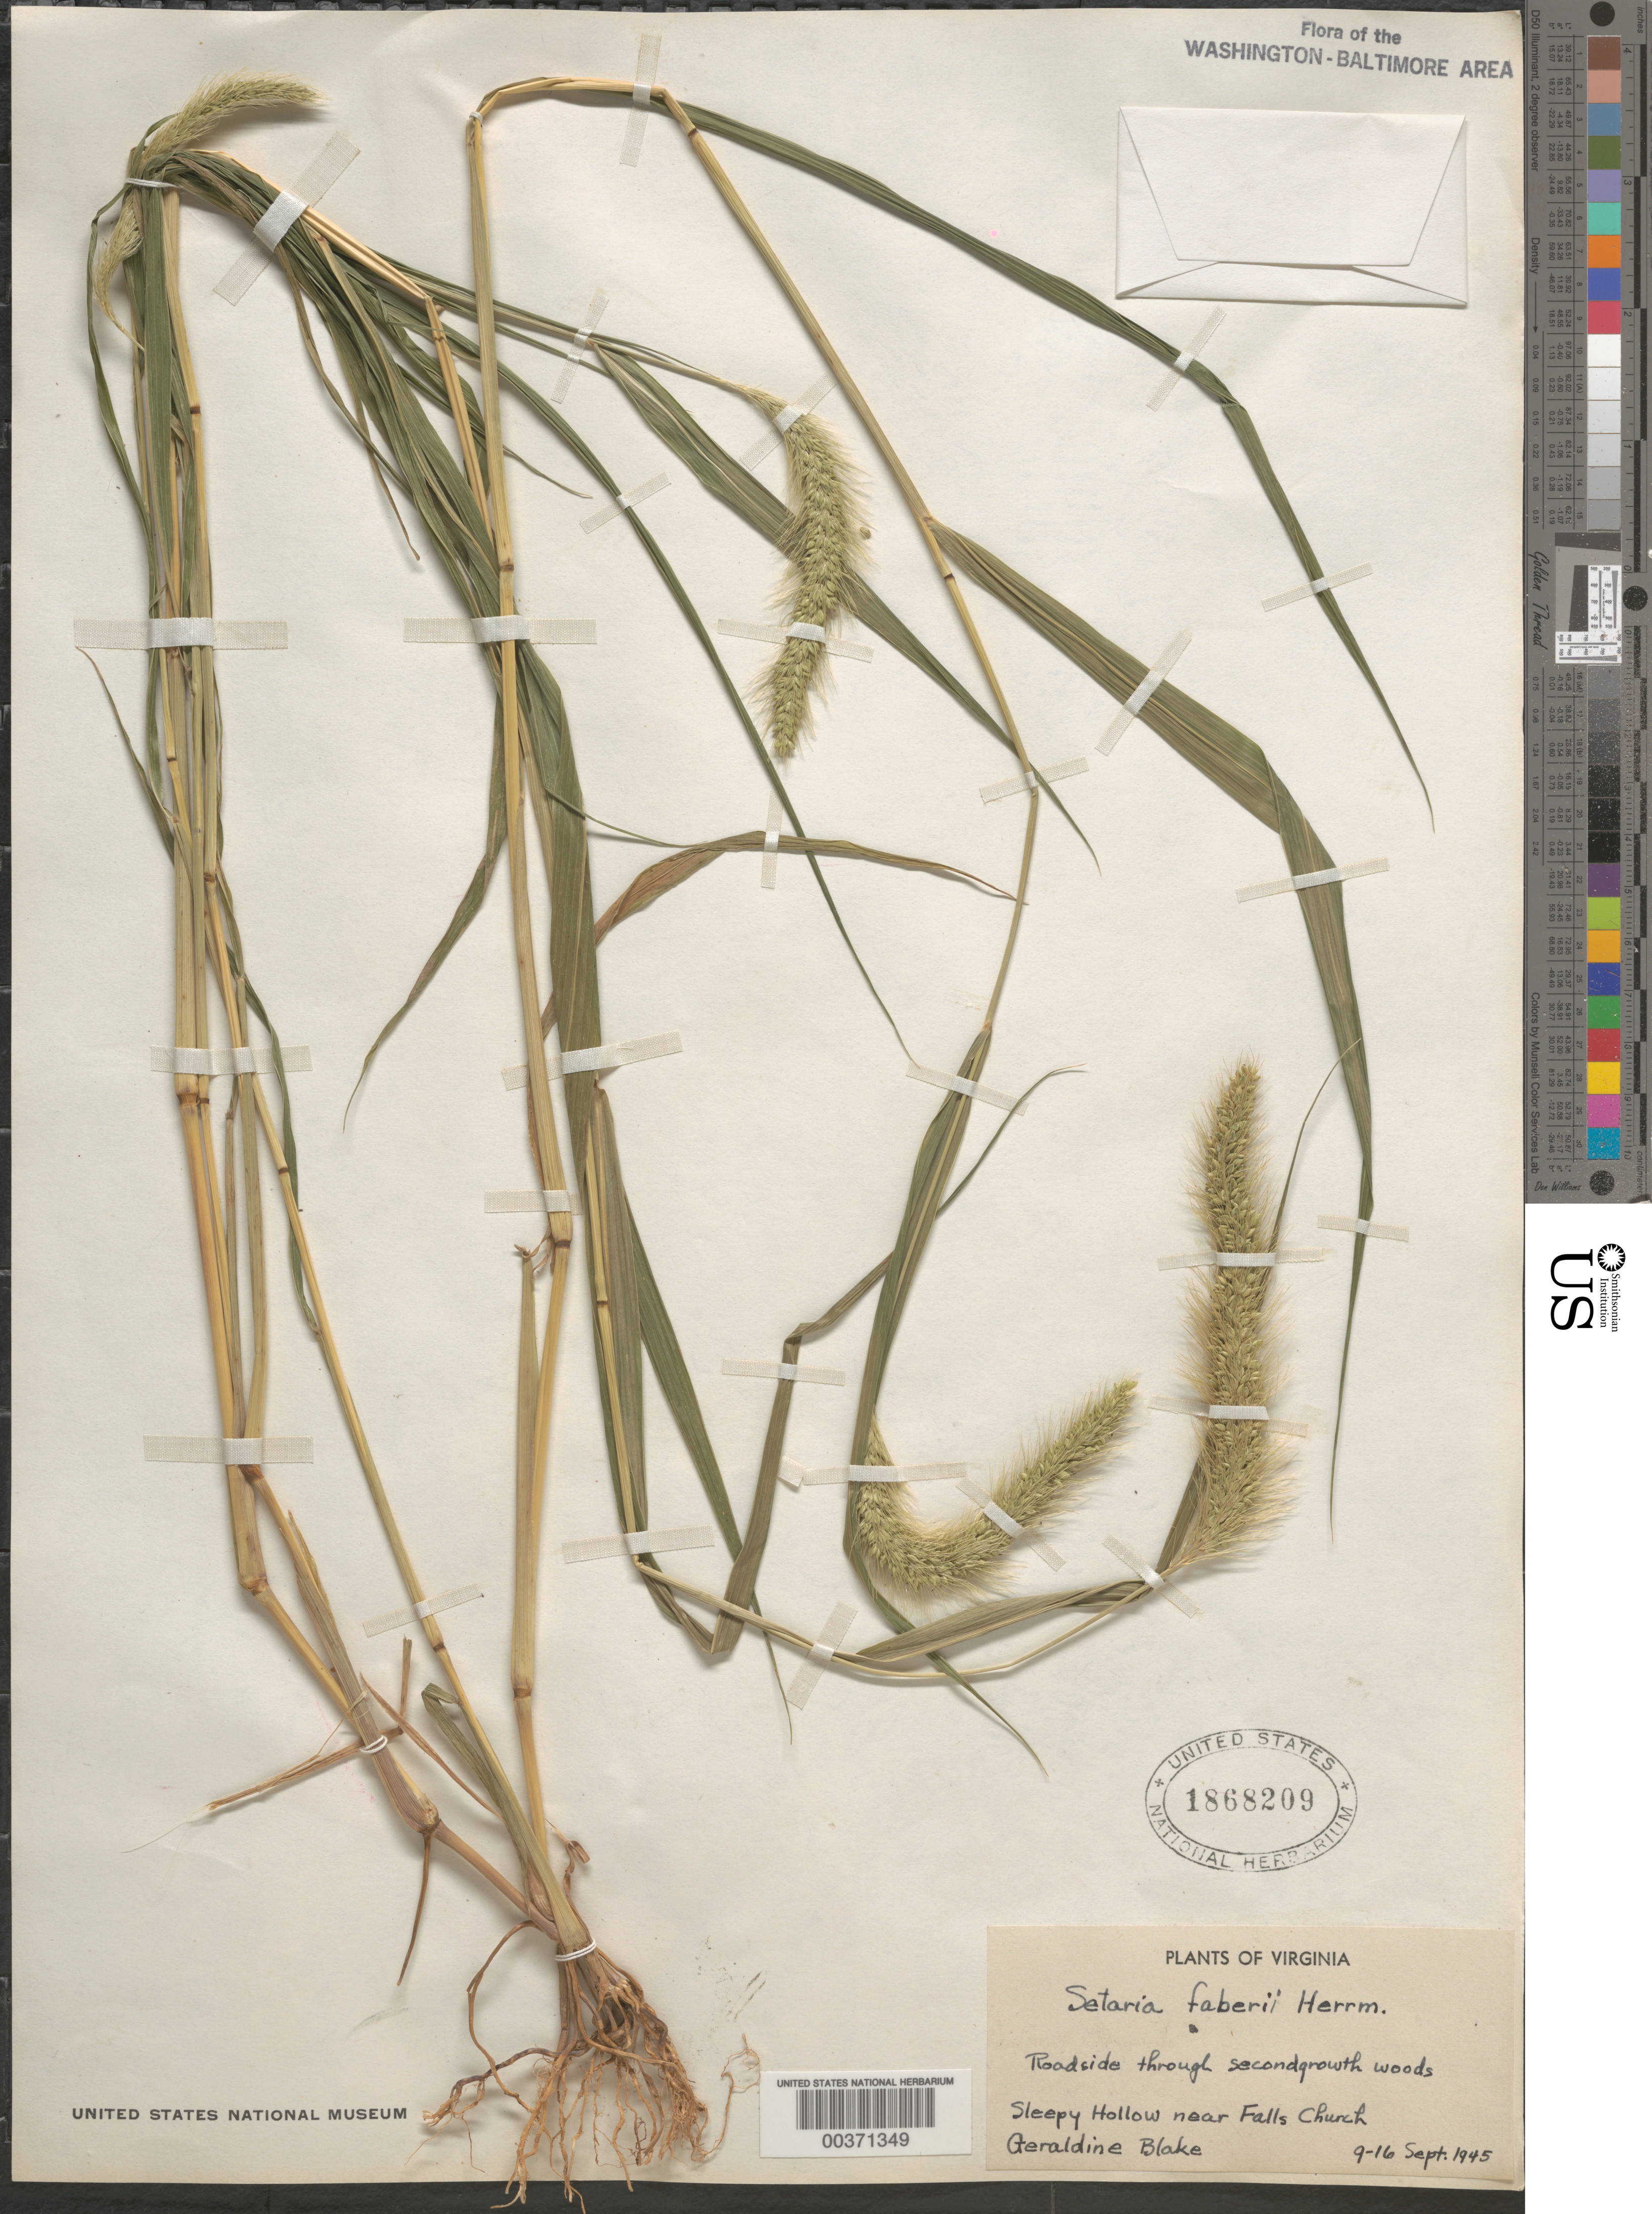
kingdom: Plantae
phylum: Tracheophyta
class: Liliopsida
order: Poales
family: Poaceae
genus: Setaria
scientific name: Setaria faberi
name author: R.A.W. Herrm.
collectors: G. Blake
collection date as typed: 16 Sep 1945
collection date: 1945-09-16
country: United States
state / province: Virginia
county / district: Fairfax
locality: Sleepy Hollow Rd., near Falls Church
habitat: Second growth pine woods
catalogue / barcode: US 1868209